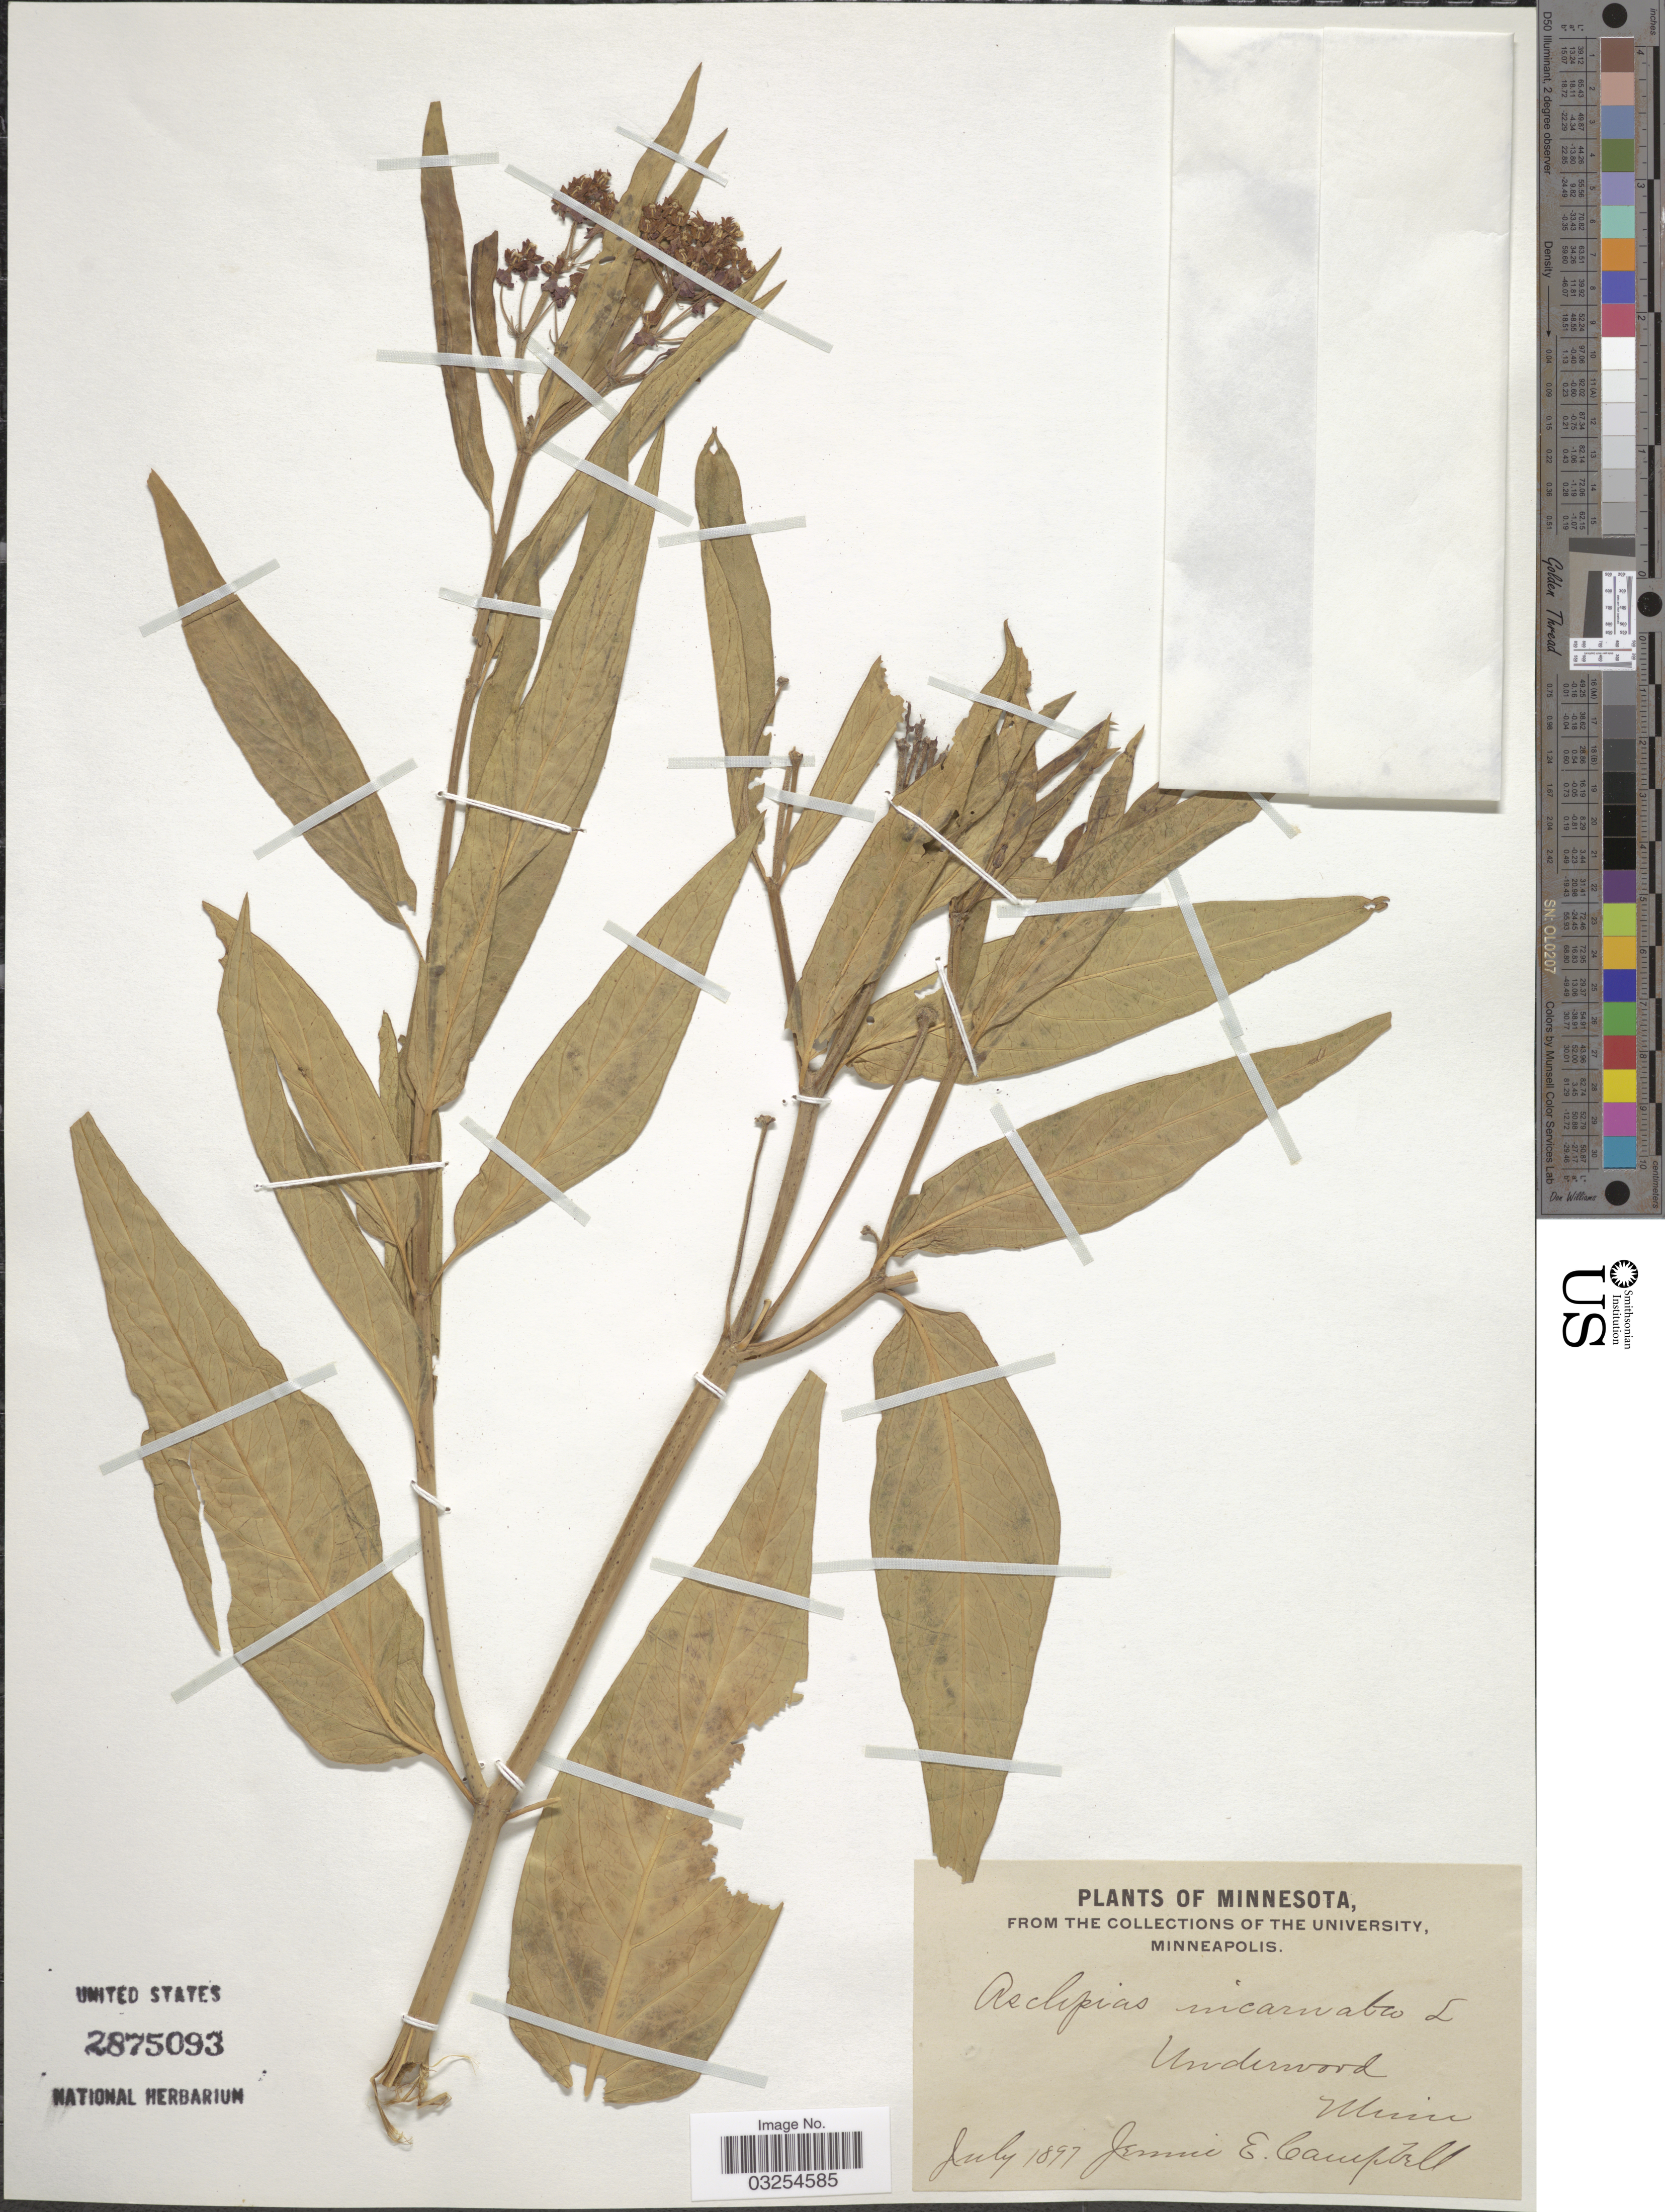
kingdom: Plantae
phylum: Tracheophyta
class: Magnoliopsida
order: Gentianales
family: Apocynaceae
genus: Asclepias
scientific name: Asclepias incarnata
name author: L.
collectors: J. E. Campbell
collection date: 1897-07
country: United States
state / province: Minnesota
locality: Underwood.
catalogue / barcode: US 2875093